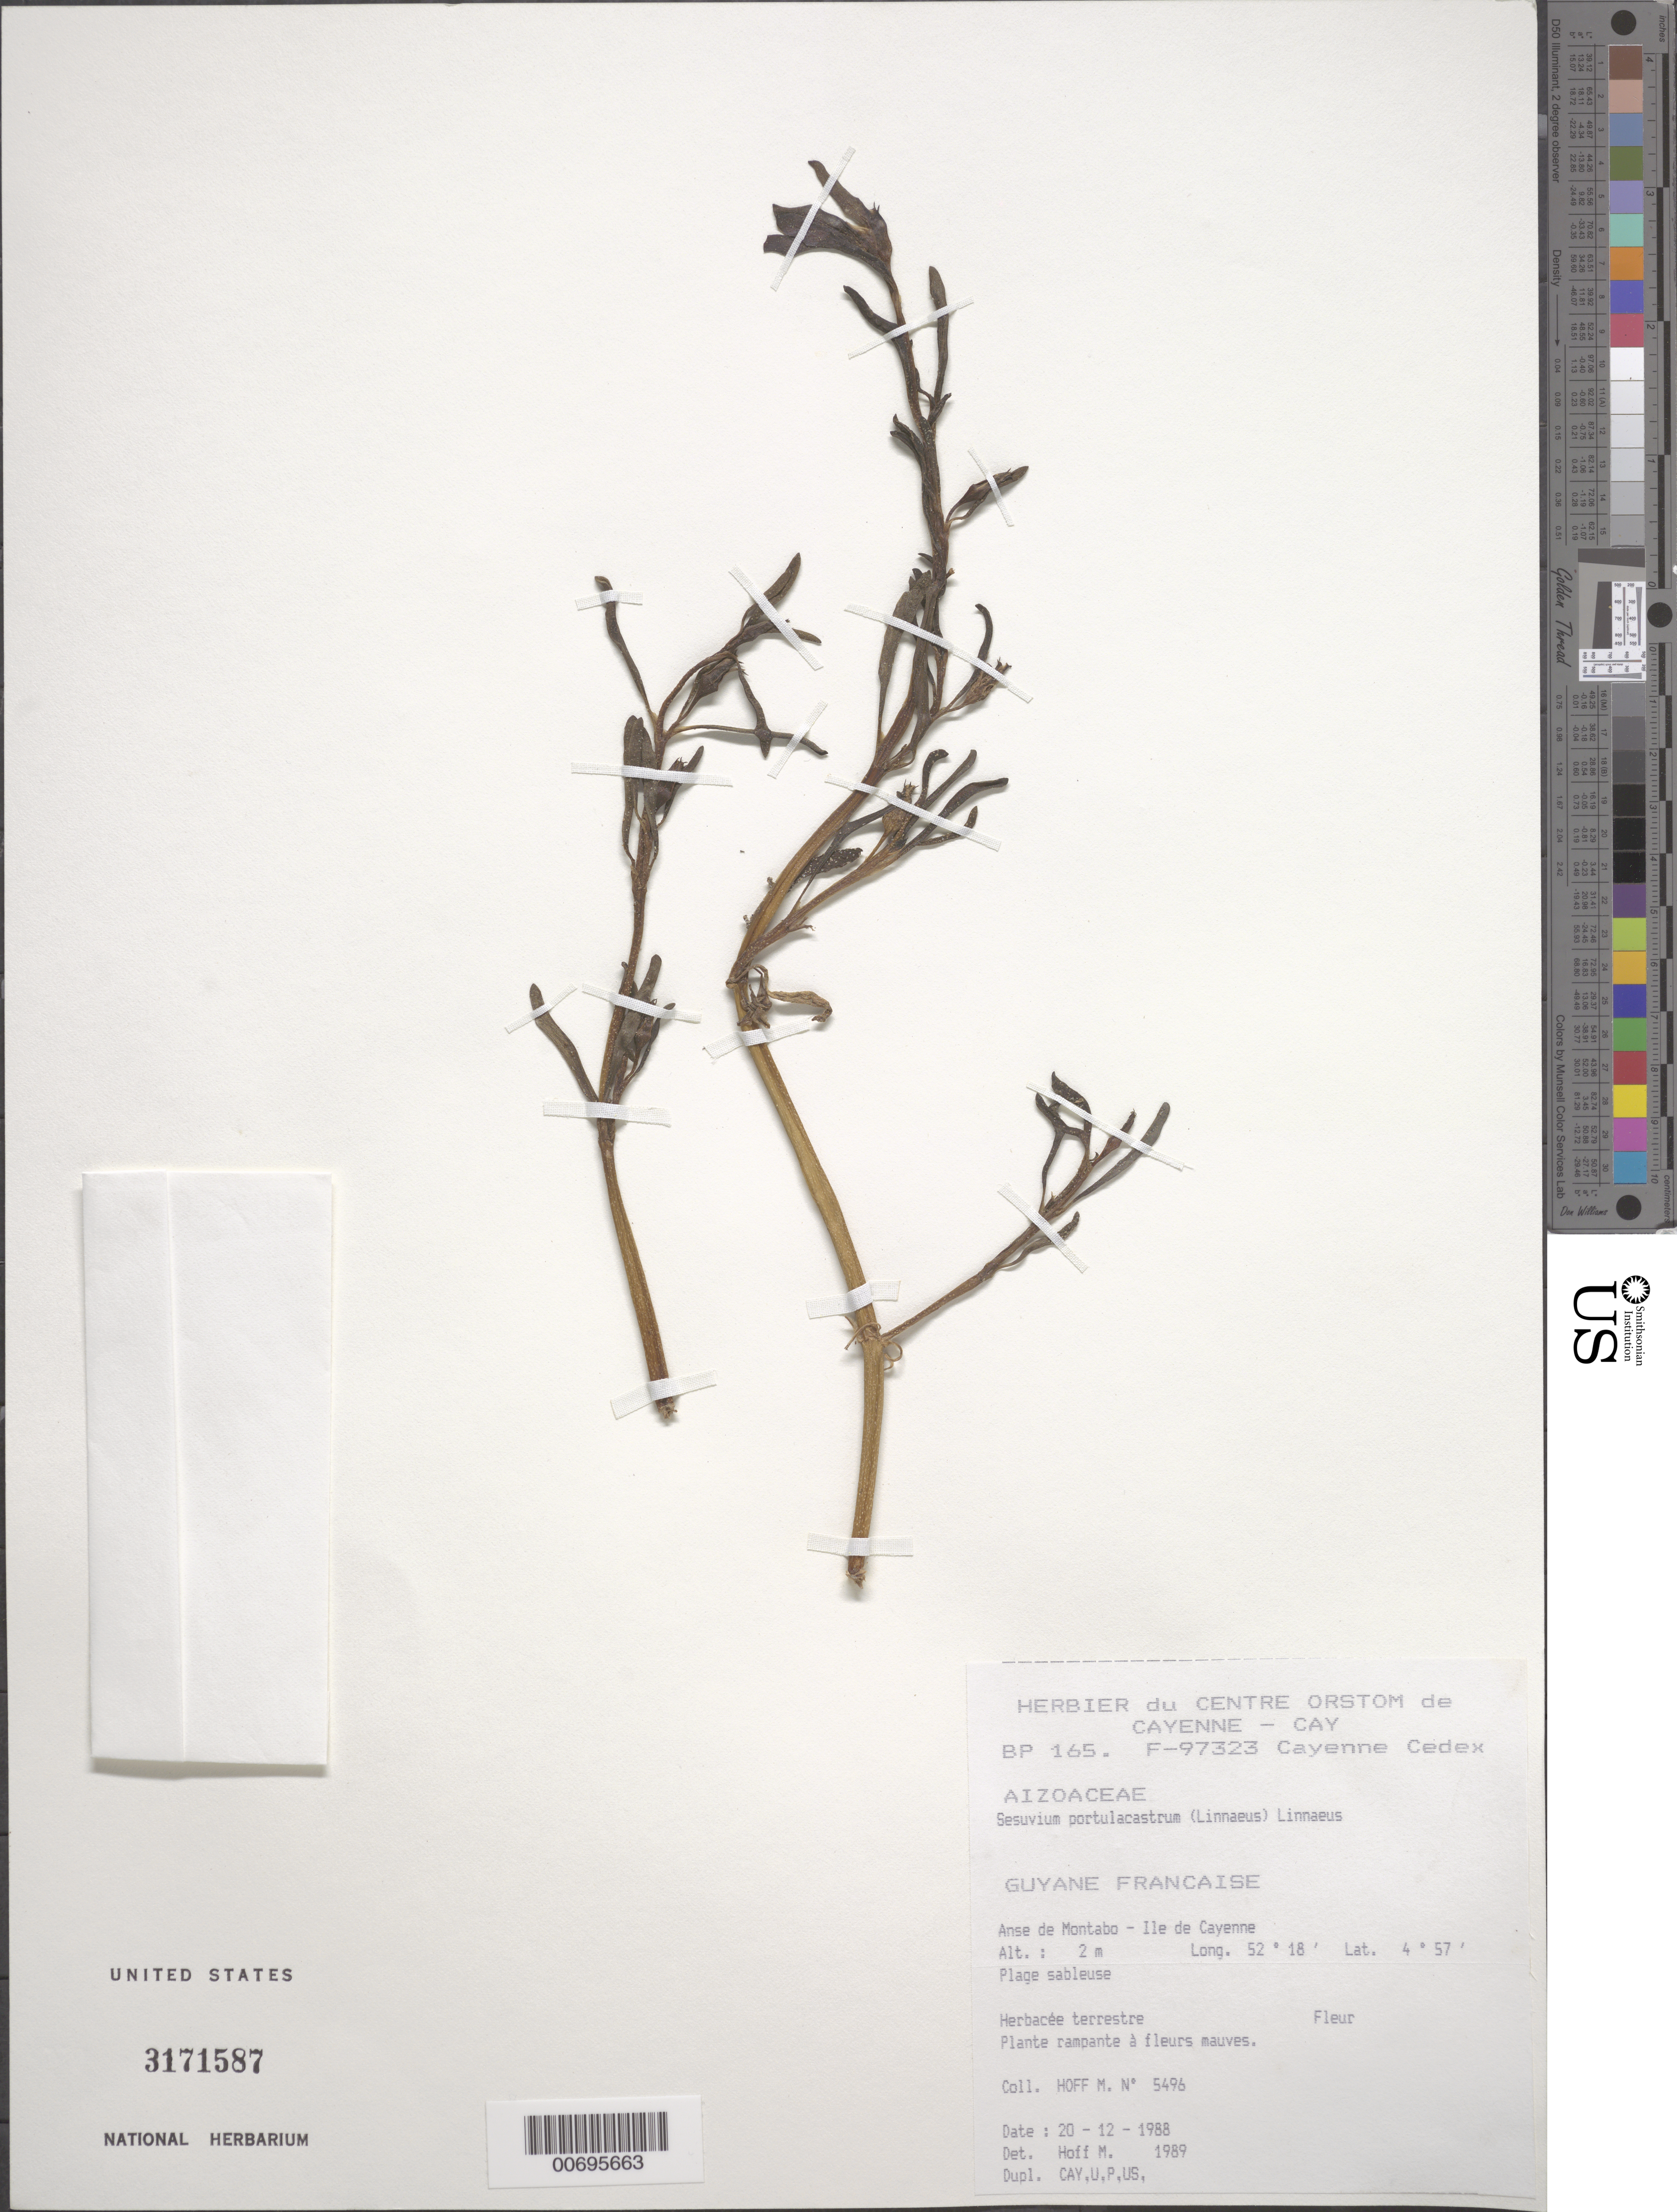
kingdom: Plantae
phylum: Tracheophyta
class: Magnoliopsida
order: Caryophyllales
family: Aizoaceae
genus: Sesuvium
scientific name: Sesuvium portulacastrum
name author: (L.) L.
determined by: Hoff, M.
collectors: M. Hoff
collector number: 5496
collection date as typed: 20-Dec-88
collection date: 1988-12-20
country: French Guiana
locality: Ile de Cayenne, Anse de Montabo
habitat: Sandy beach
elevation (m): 2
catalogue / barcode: US 3171587